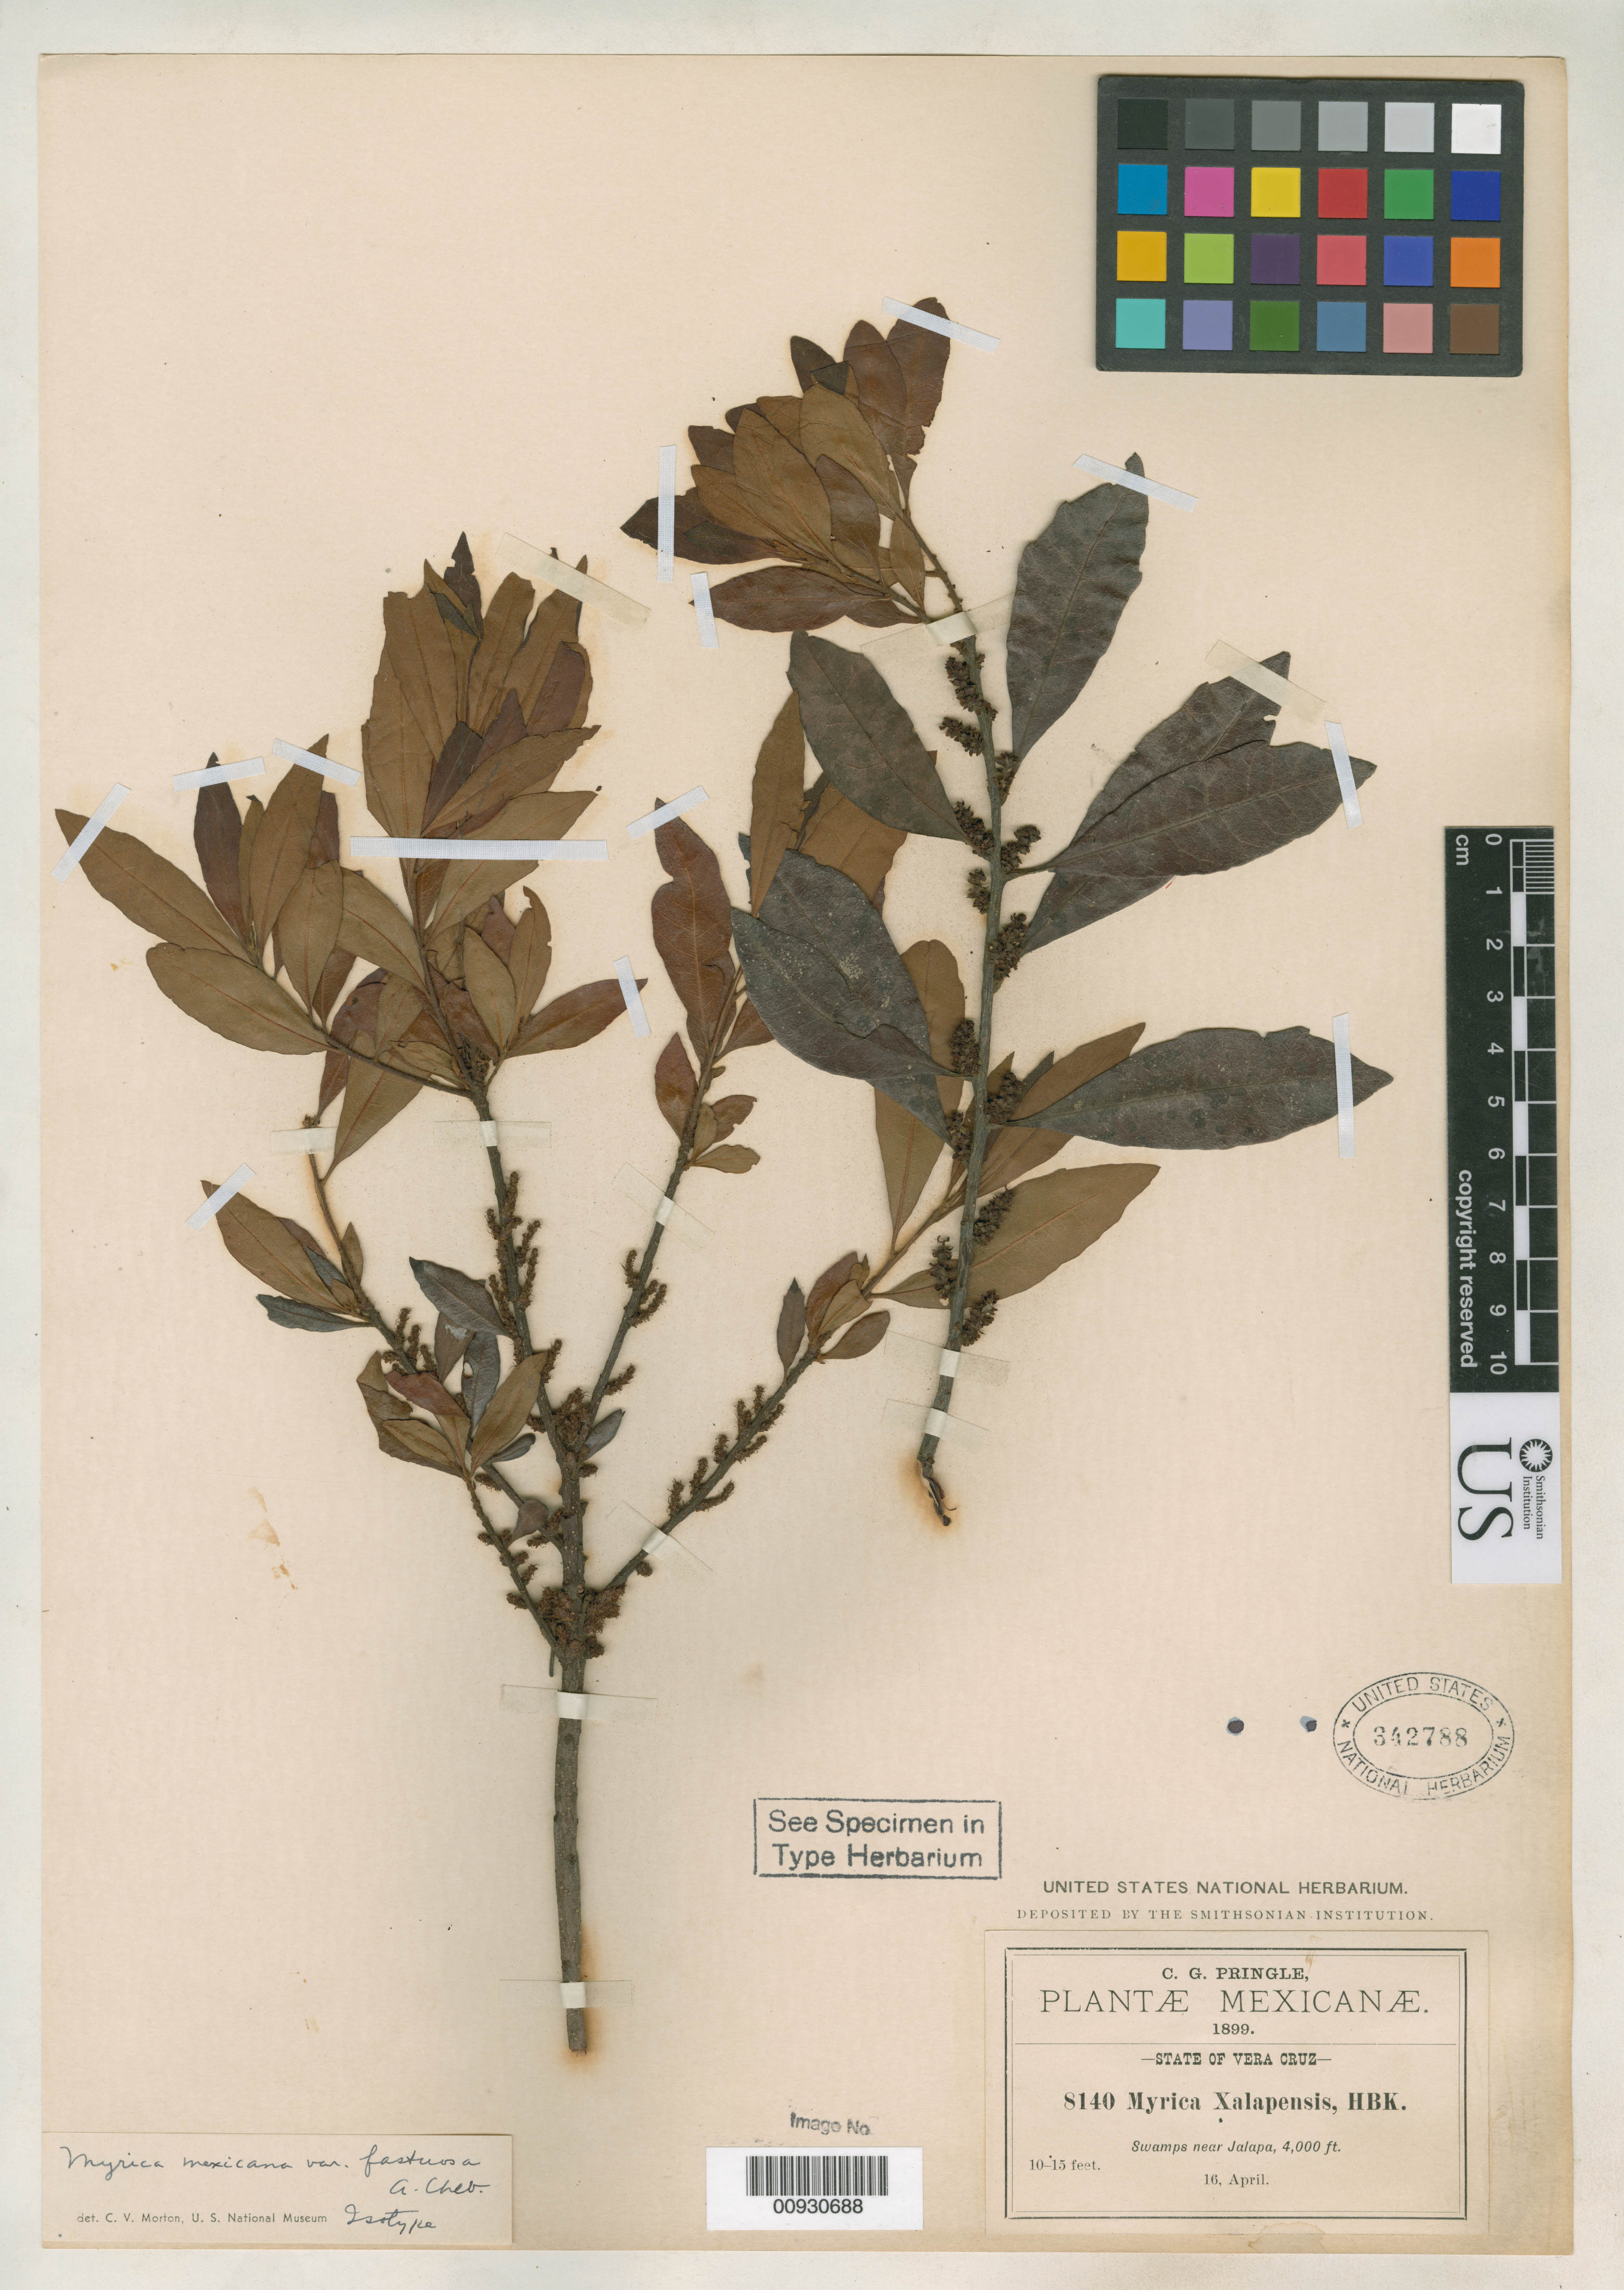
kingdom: Plantae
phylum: Tracheophyta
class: Magnoliopsida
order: Fagales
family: Myricaceae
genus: Myrica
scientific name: Myrica mexicana var. fastuosa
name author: A. Chev.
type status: Isotype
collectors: C. G. Pringle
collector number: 8140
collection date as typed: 16 Apr 1899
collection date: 1899-04-16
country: Mexico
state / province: Veracruz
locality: Near Jalapa.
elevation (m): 1219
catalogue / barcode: US 342788